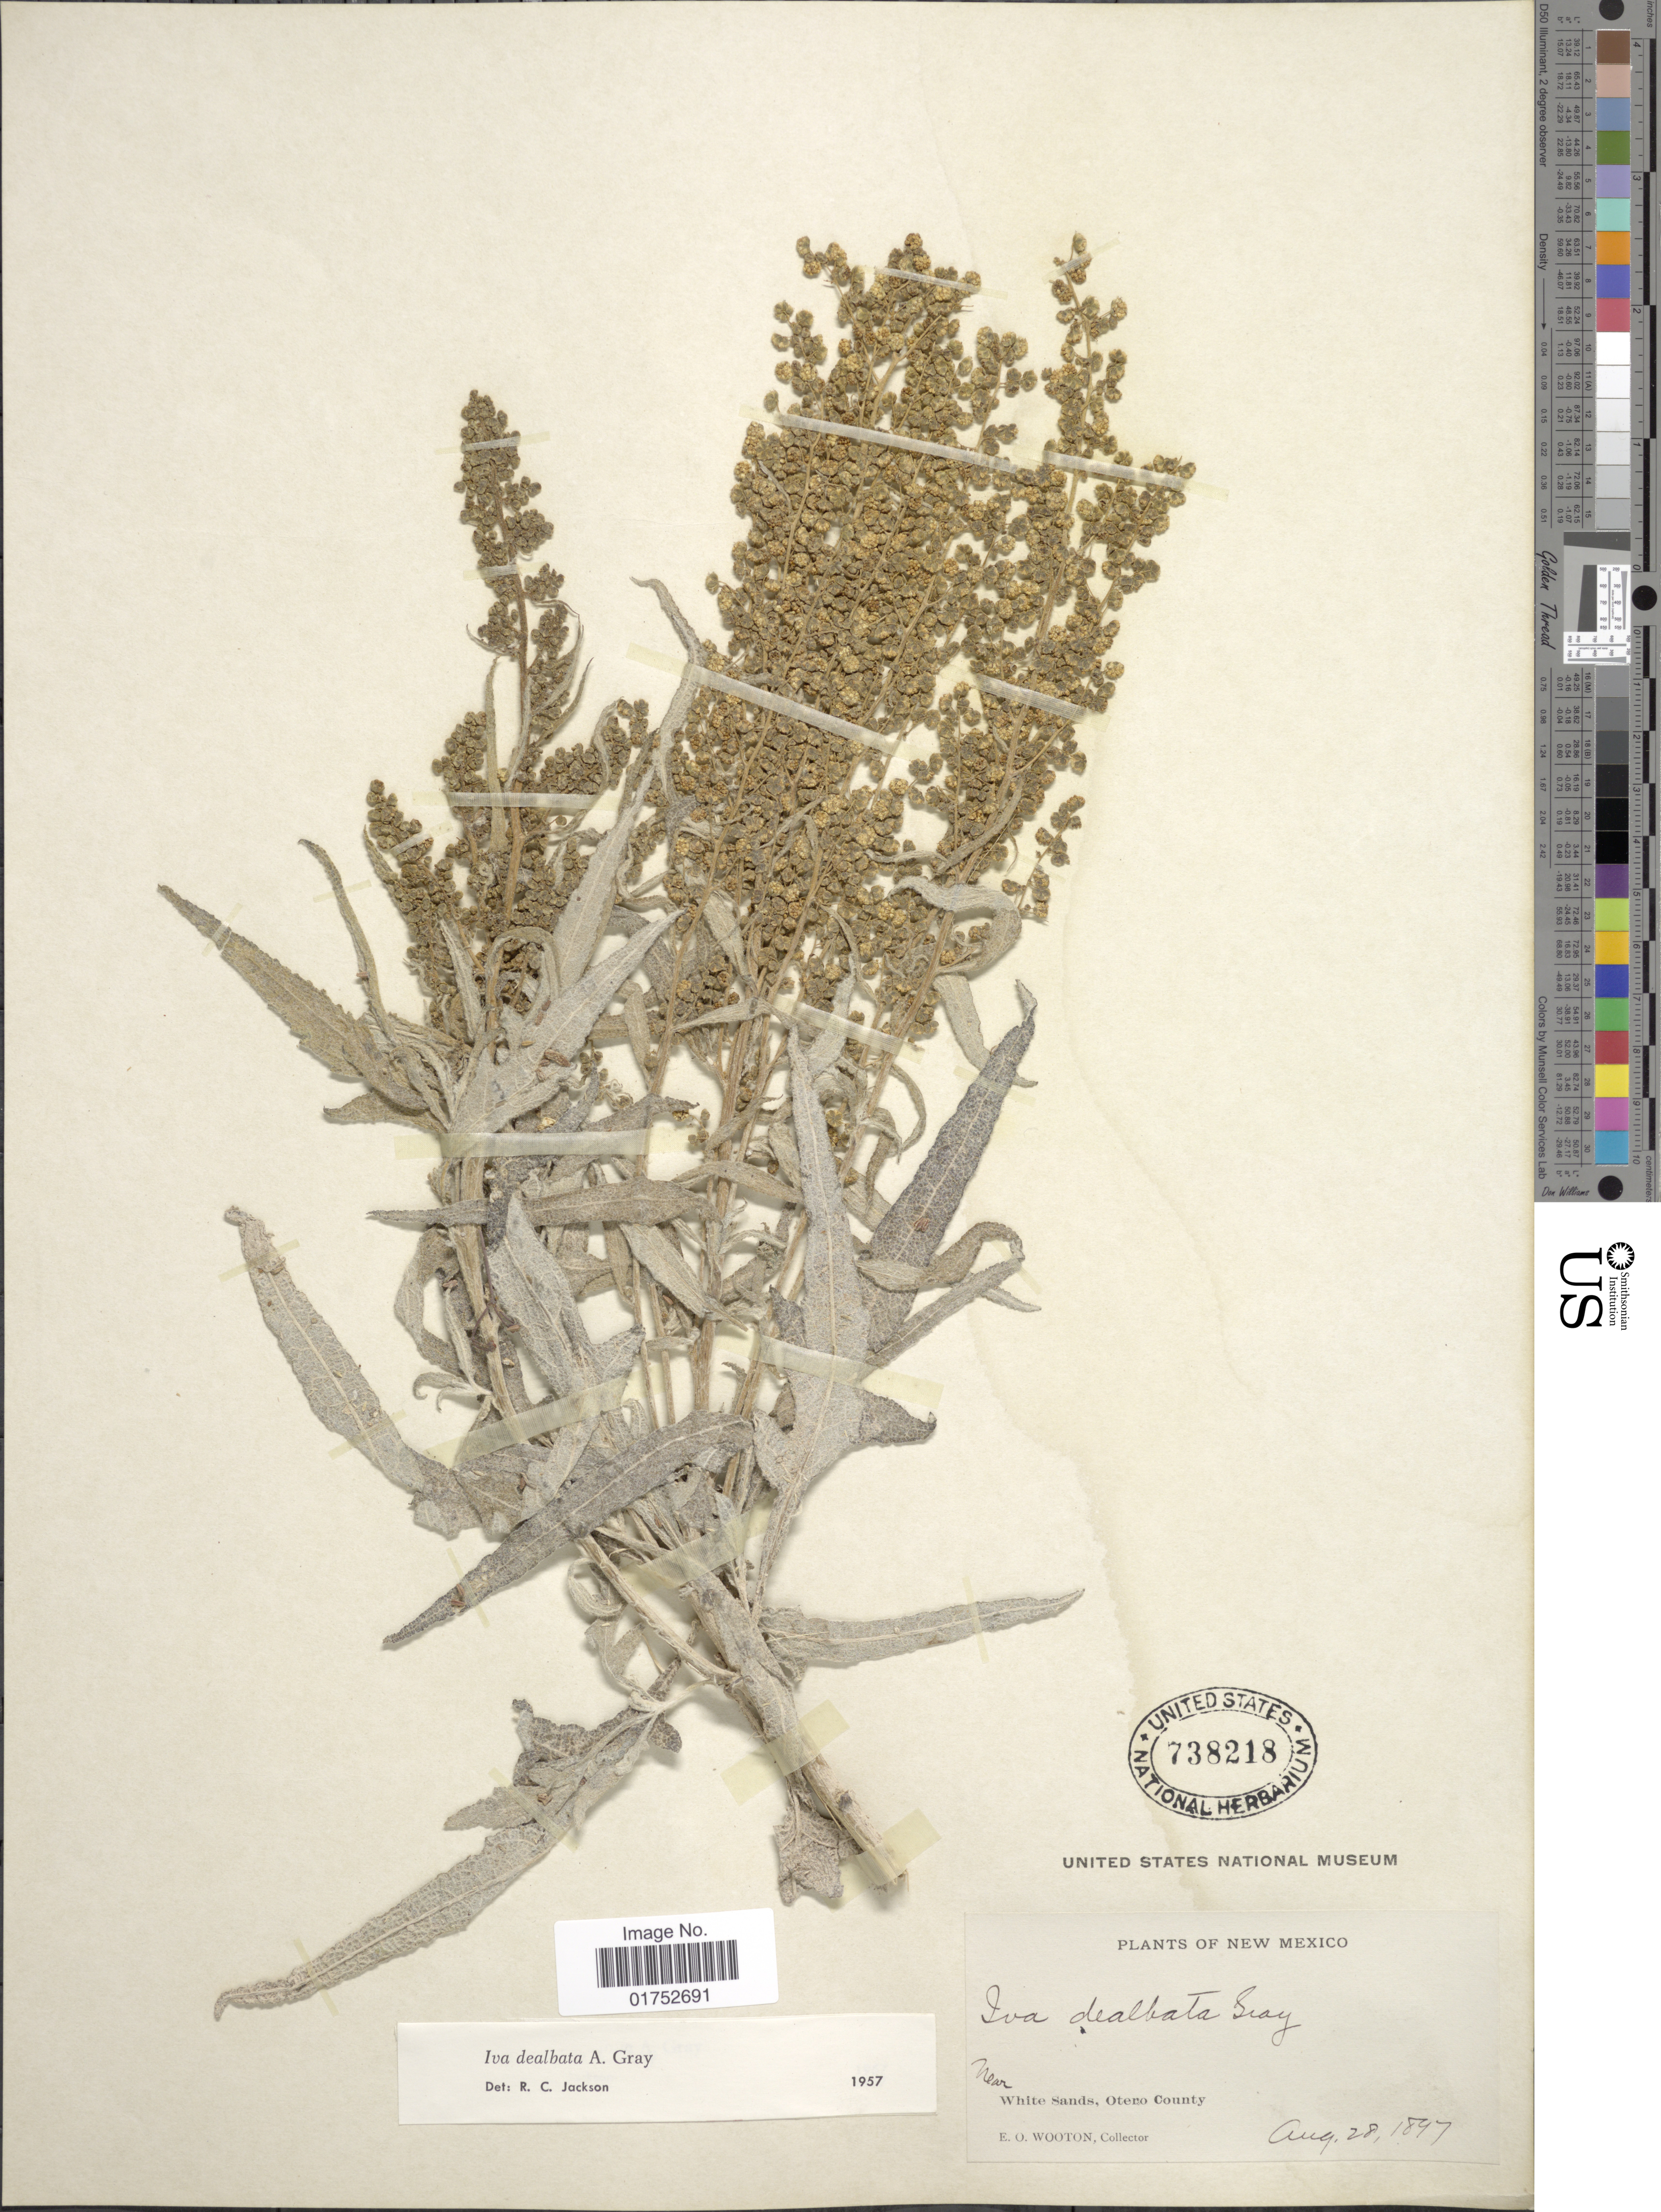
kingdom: Plantae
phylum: Tracheophyta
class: Magnoliopsida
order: Asterales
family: Asteraceae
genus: Iva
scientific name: Iva dealbata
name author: A. Gray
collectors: E. O. Wooton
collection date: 1897-08-28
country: United States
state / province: New Mexico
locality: Near White Sands, Otero County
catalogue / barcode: US 738218